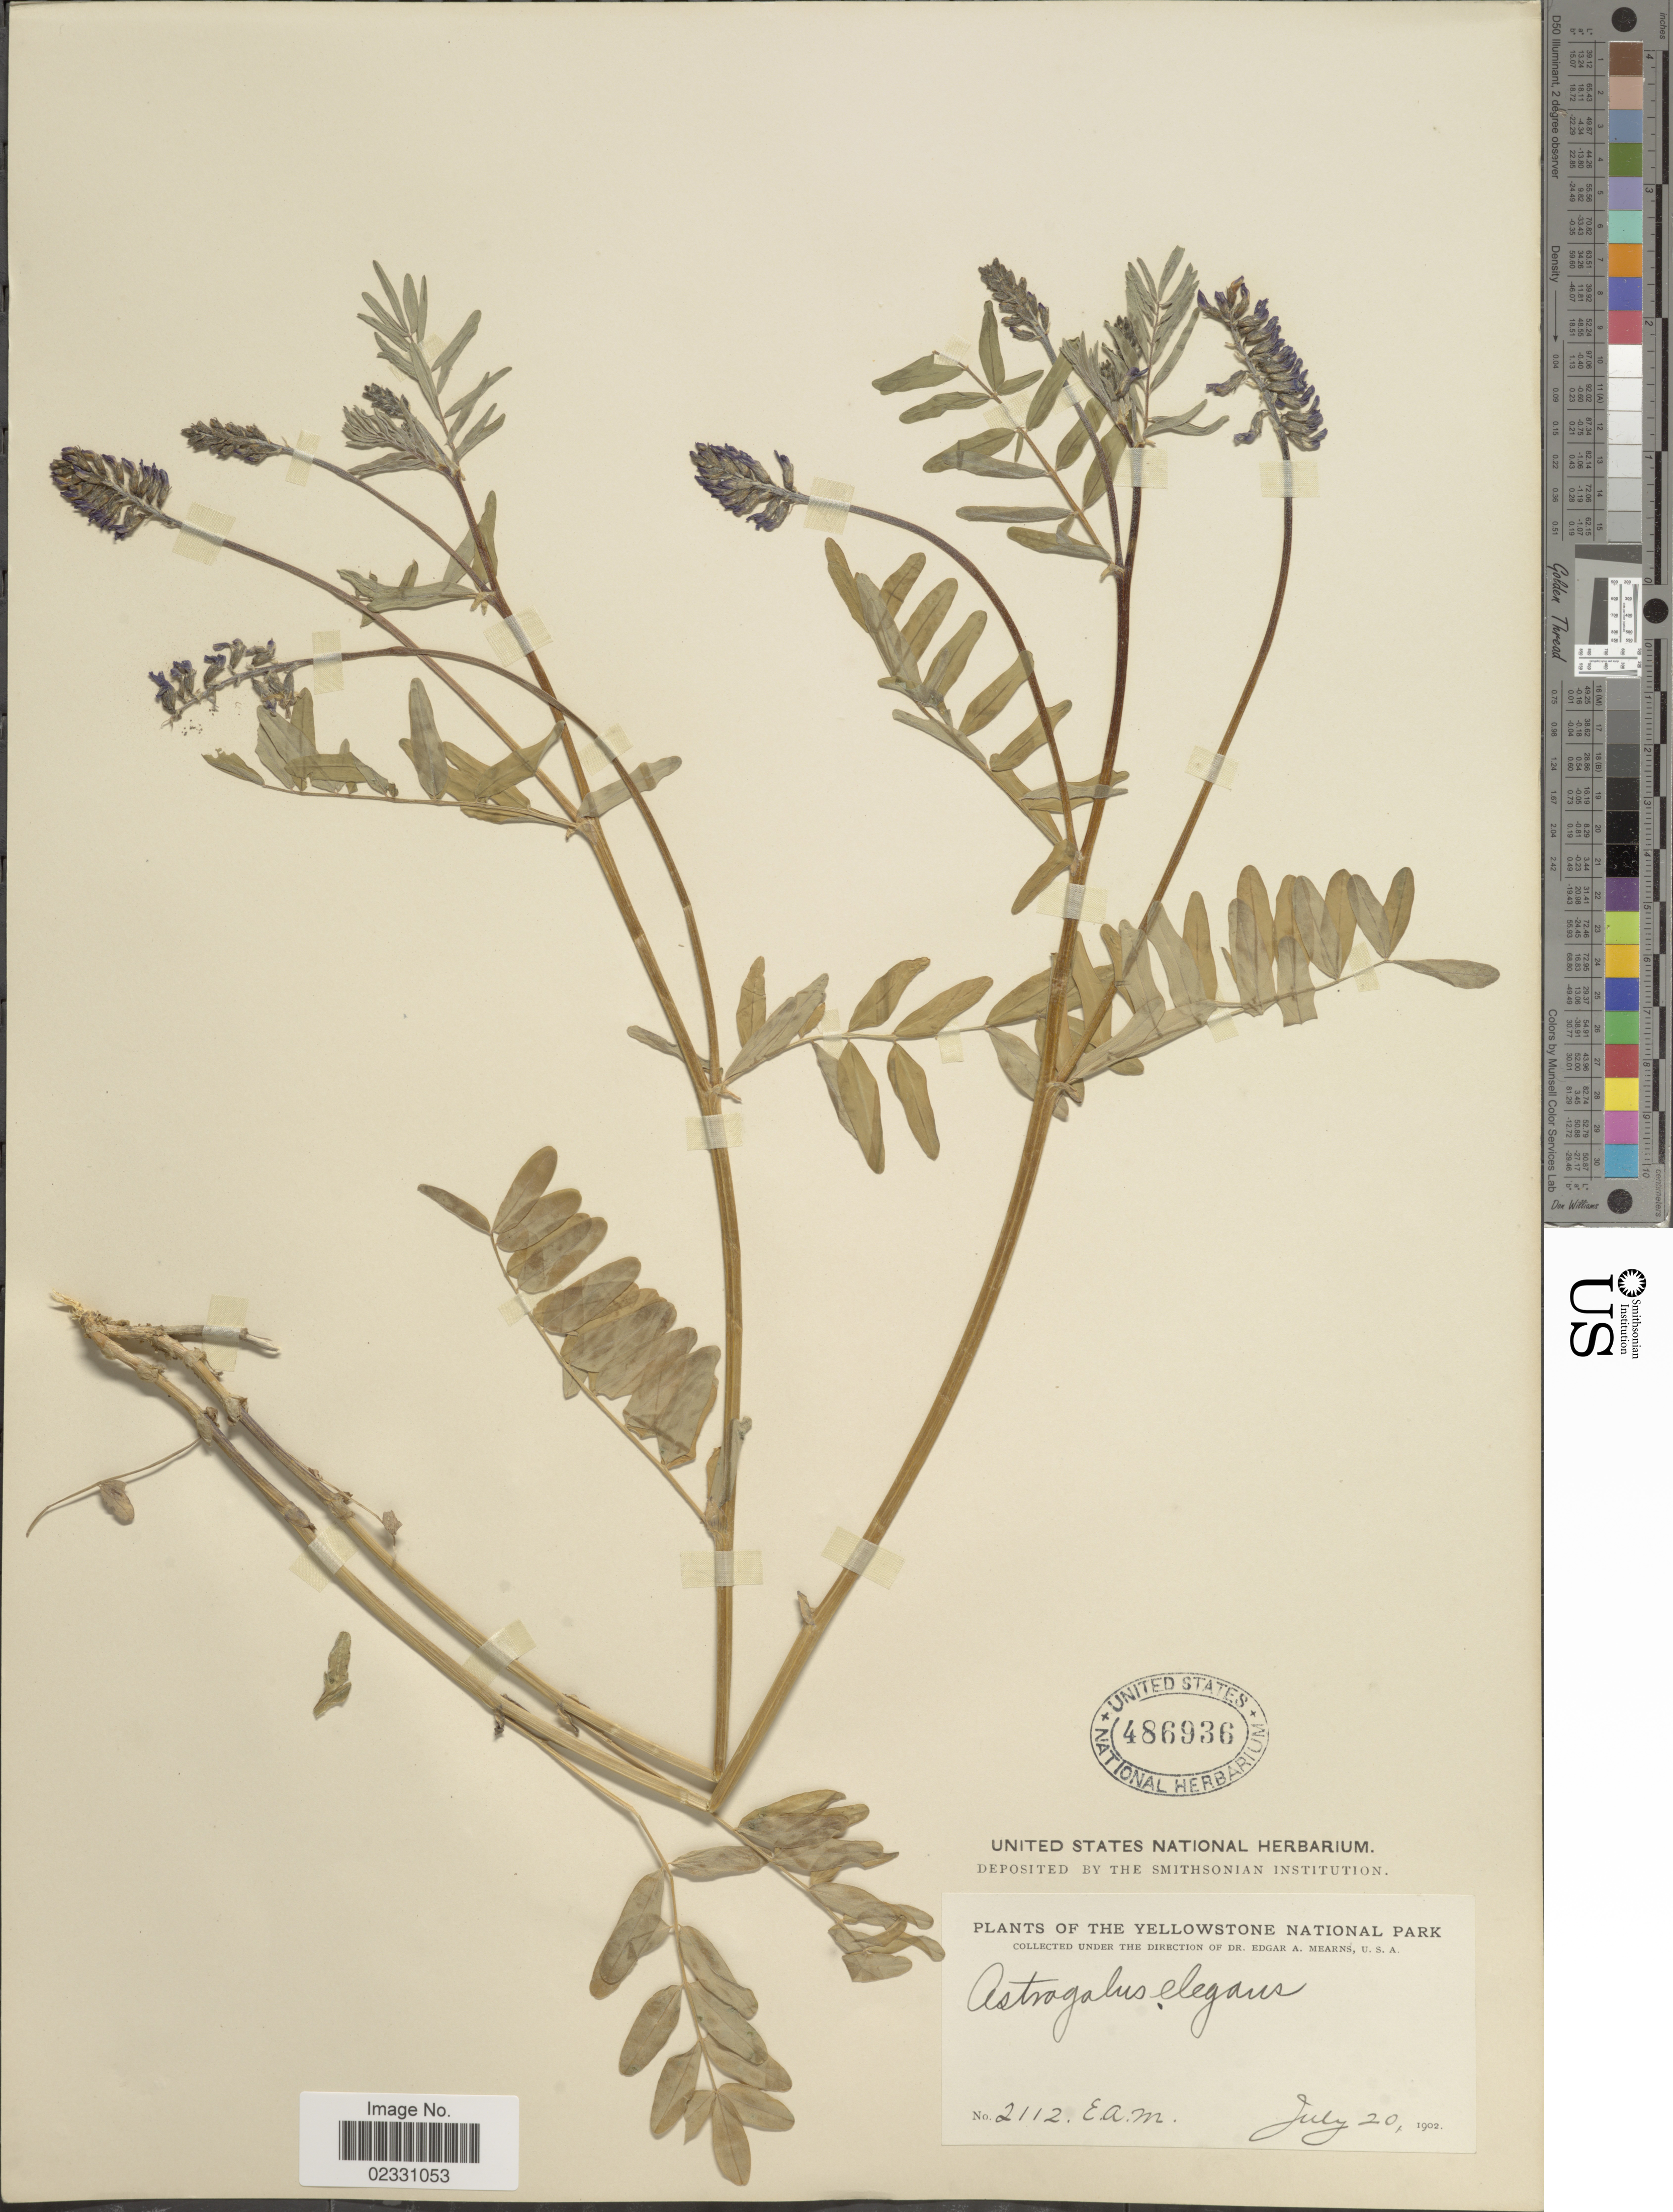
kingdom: Plantae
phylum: Tracheophyta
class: Magnoliopsida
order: Fabales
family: Fabaceae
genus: Astragalus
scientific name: Astragalus elegans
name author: Bunge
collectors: E. A. Mearns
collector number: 2112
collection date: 1902-07-20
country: United States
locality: The Yellowstone National Park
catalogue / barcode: US 486936